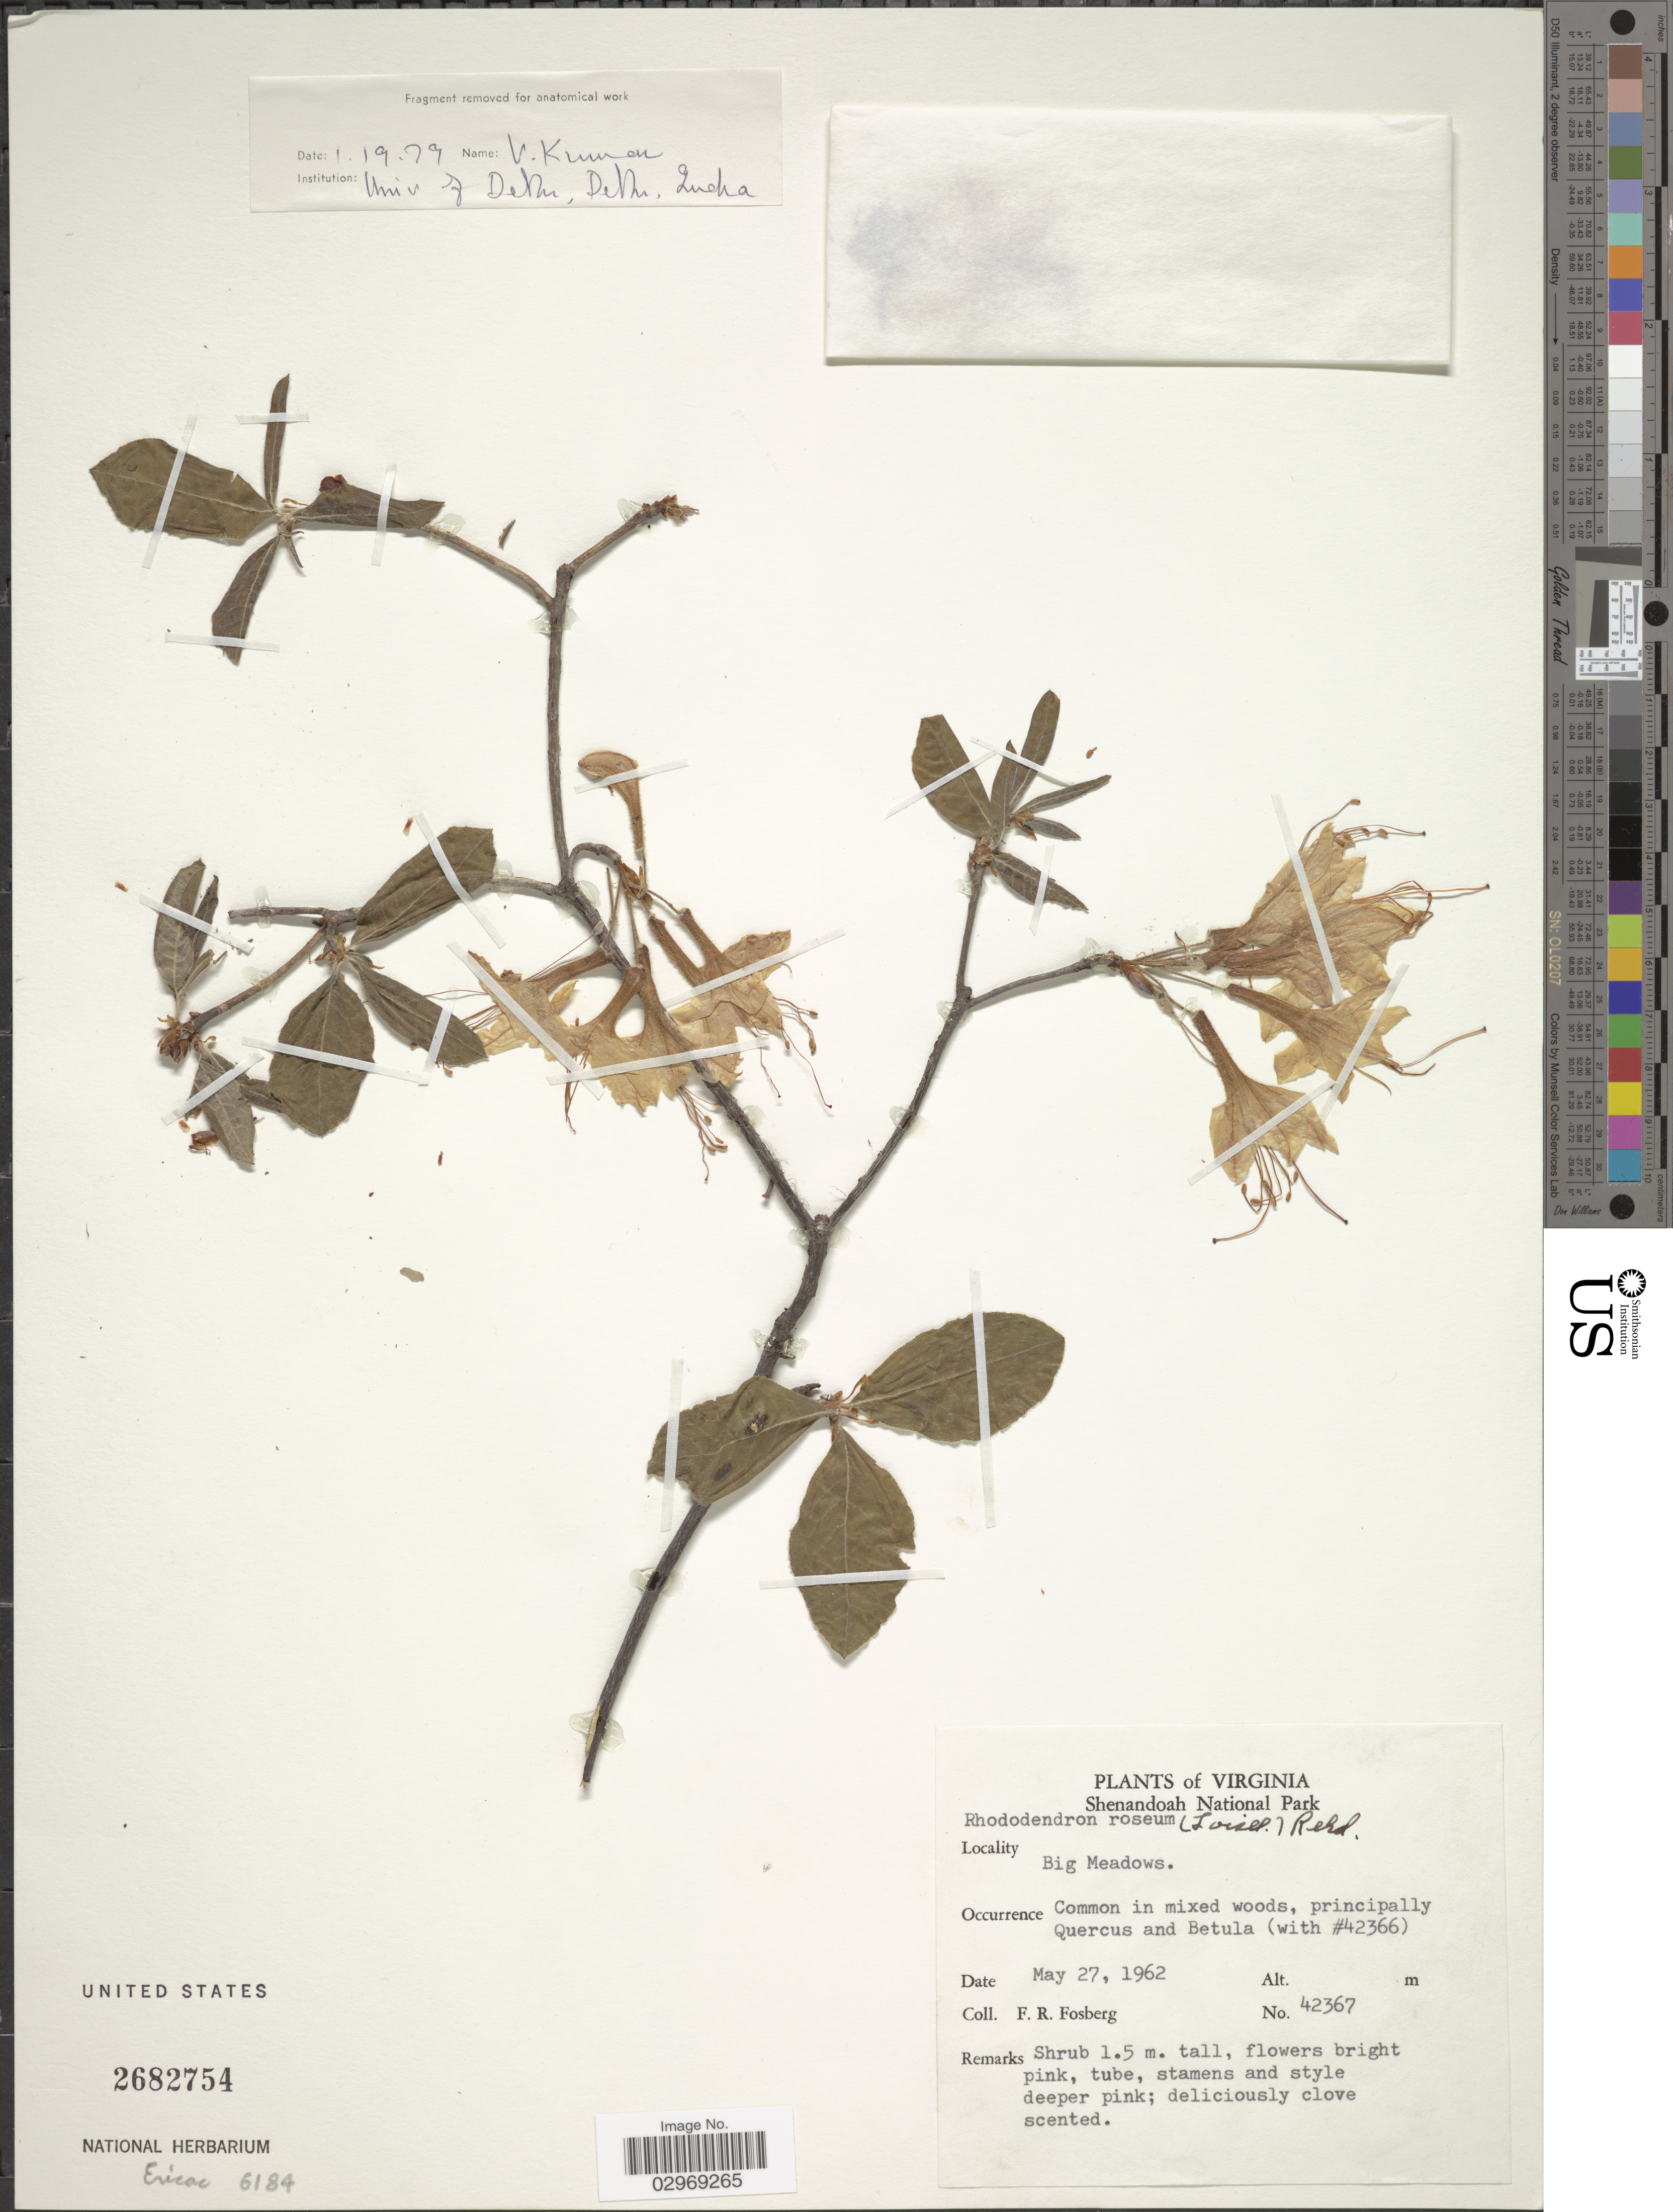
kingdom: Plantae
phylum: Tracheophyta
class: Magnoliopsida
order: Ericales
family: Ericaceae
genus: Rhododendron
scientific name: Rhododendron roseum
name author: (Loisel.) Rehder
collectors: F. R. Fosberg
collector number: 42367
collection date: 1962-05-27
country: United States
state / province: Virginia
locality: Shenandoah National Park. Big Meadows.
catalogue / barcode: US 2682754